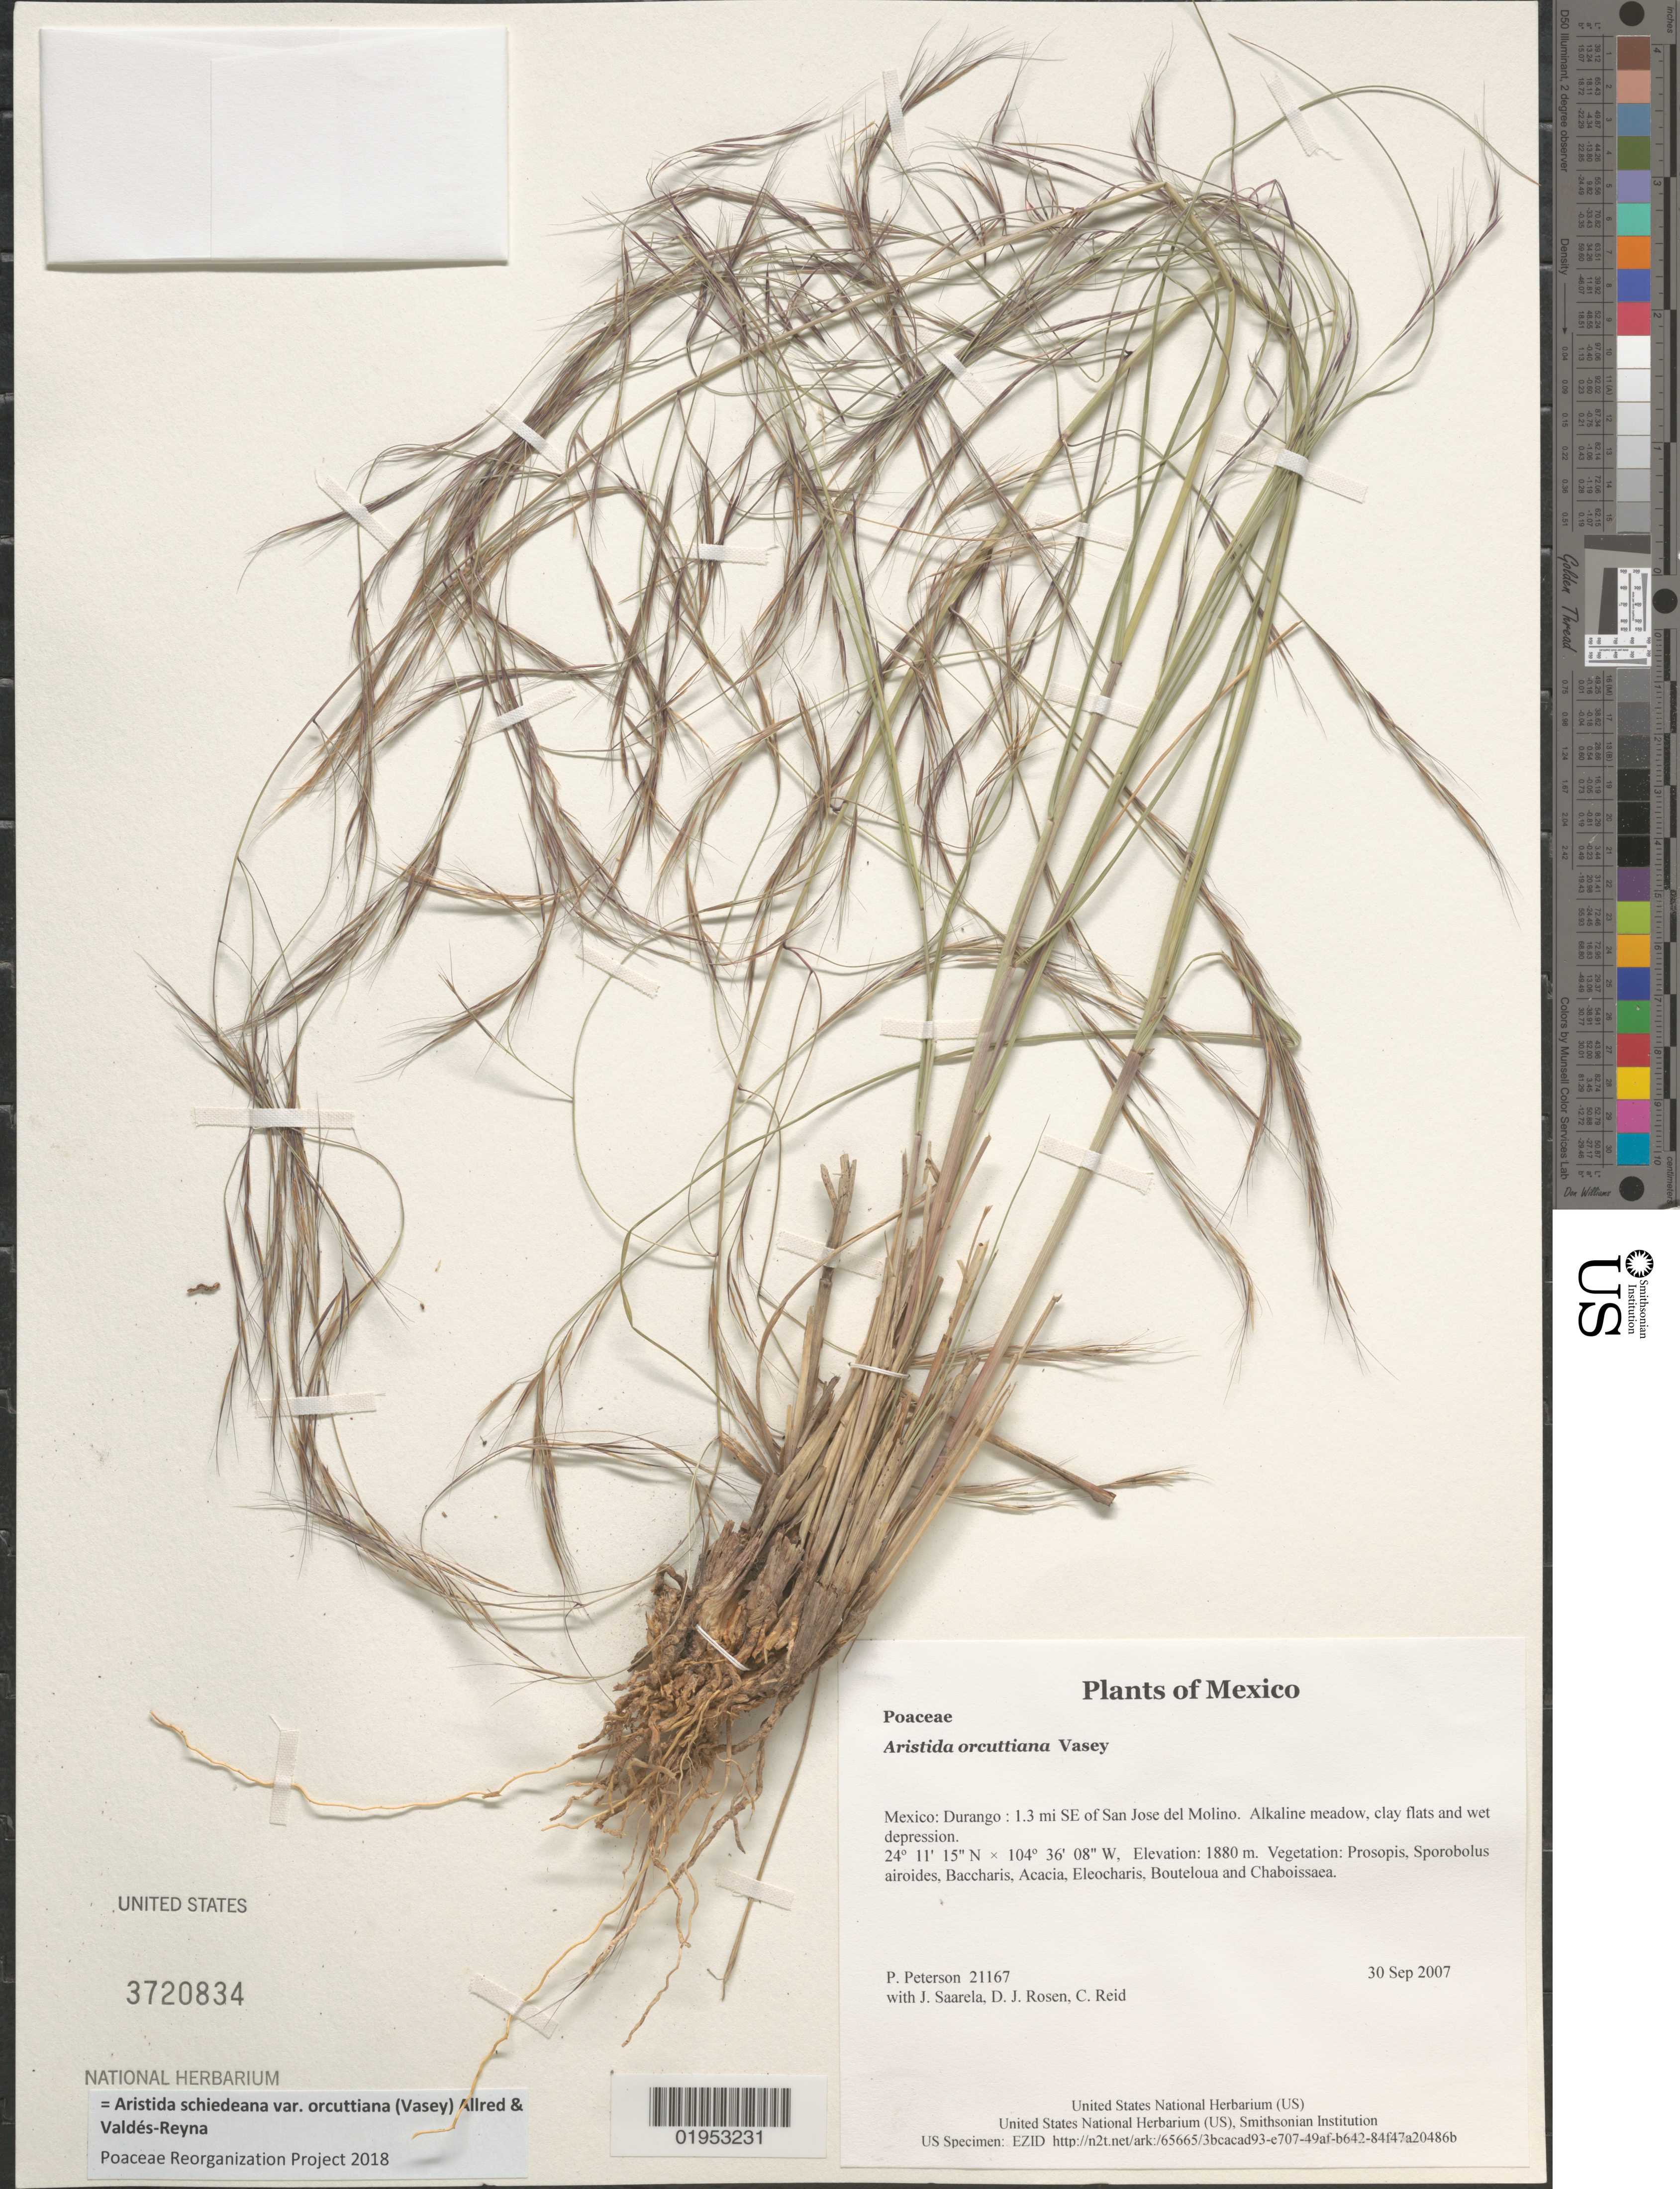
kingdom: Plantae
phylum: Tracheophyta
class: Liliopsida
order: Poales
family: Poaceae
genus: Aristida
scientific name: Aristida schiedeana var. orcuttiana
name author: (Vasey) Allred & Valdés-Reyna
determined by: Poaceae Reorganization Project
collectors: P. M. Peterson, J. Saarela, D. J. Rosen & C. Reid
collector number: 21167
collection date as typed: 30 Sep 2007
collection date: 2007-09-30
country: Mexico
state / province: Durango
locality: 1.3 mi SE of San Jose del Molino. Alkaline meadow, clay flats and wet depression.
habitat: Vegetation: Prosopis, Sporobolus airoides, Baccharis, Acacia, Eleocharis, Bouteloua and Chaboissaea.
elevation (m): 1880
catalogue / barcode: US 3720834